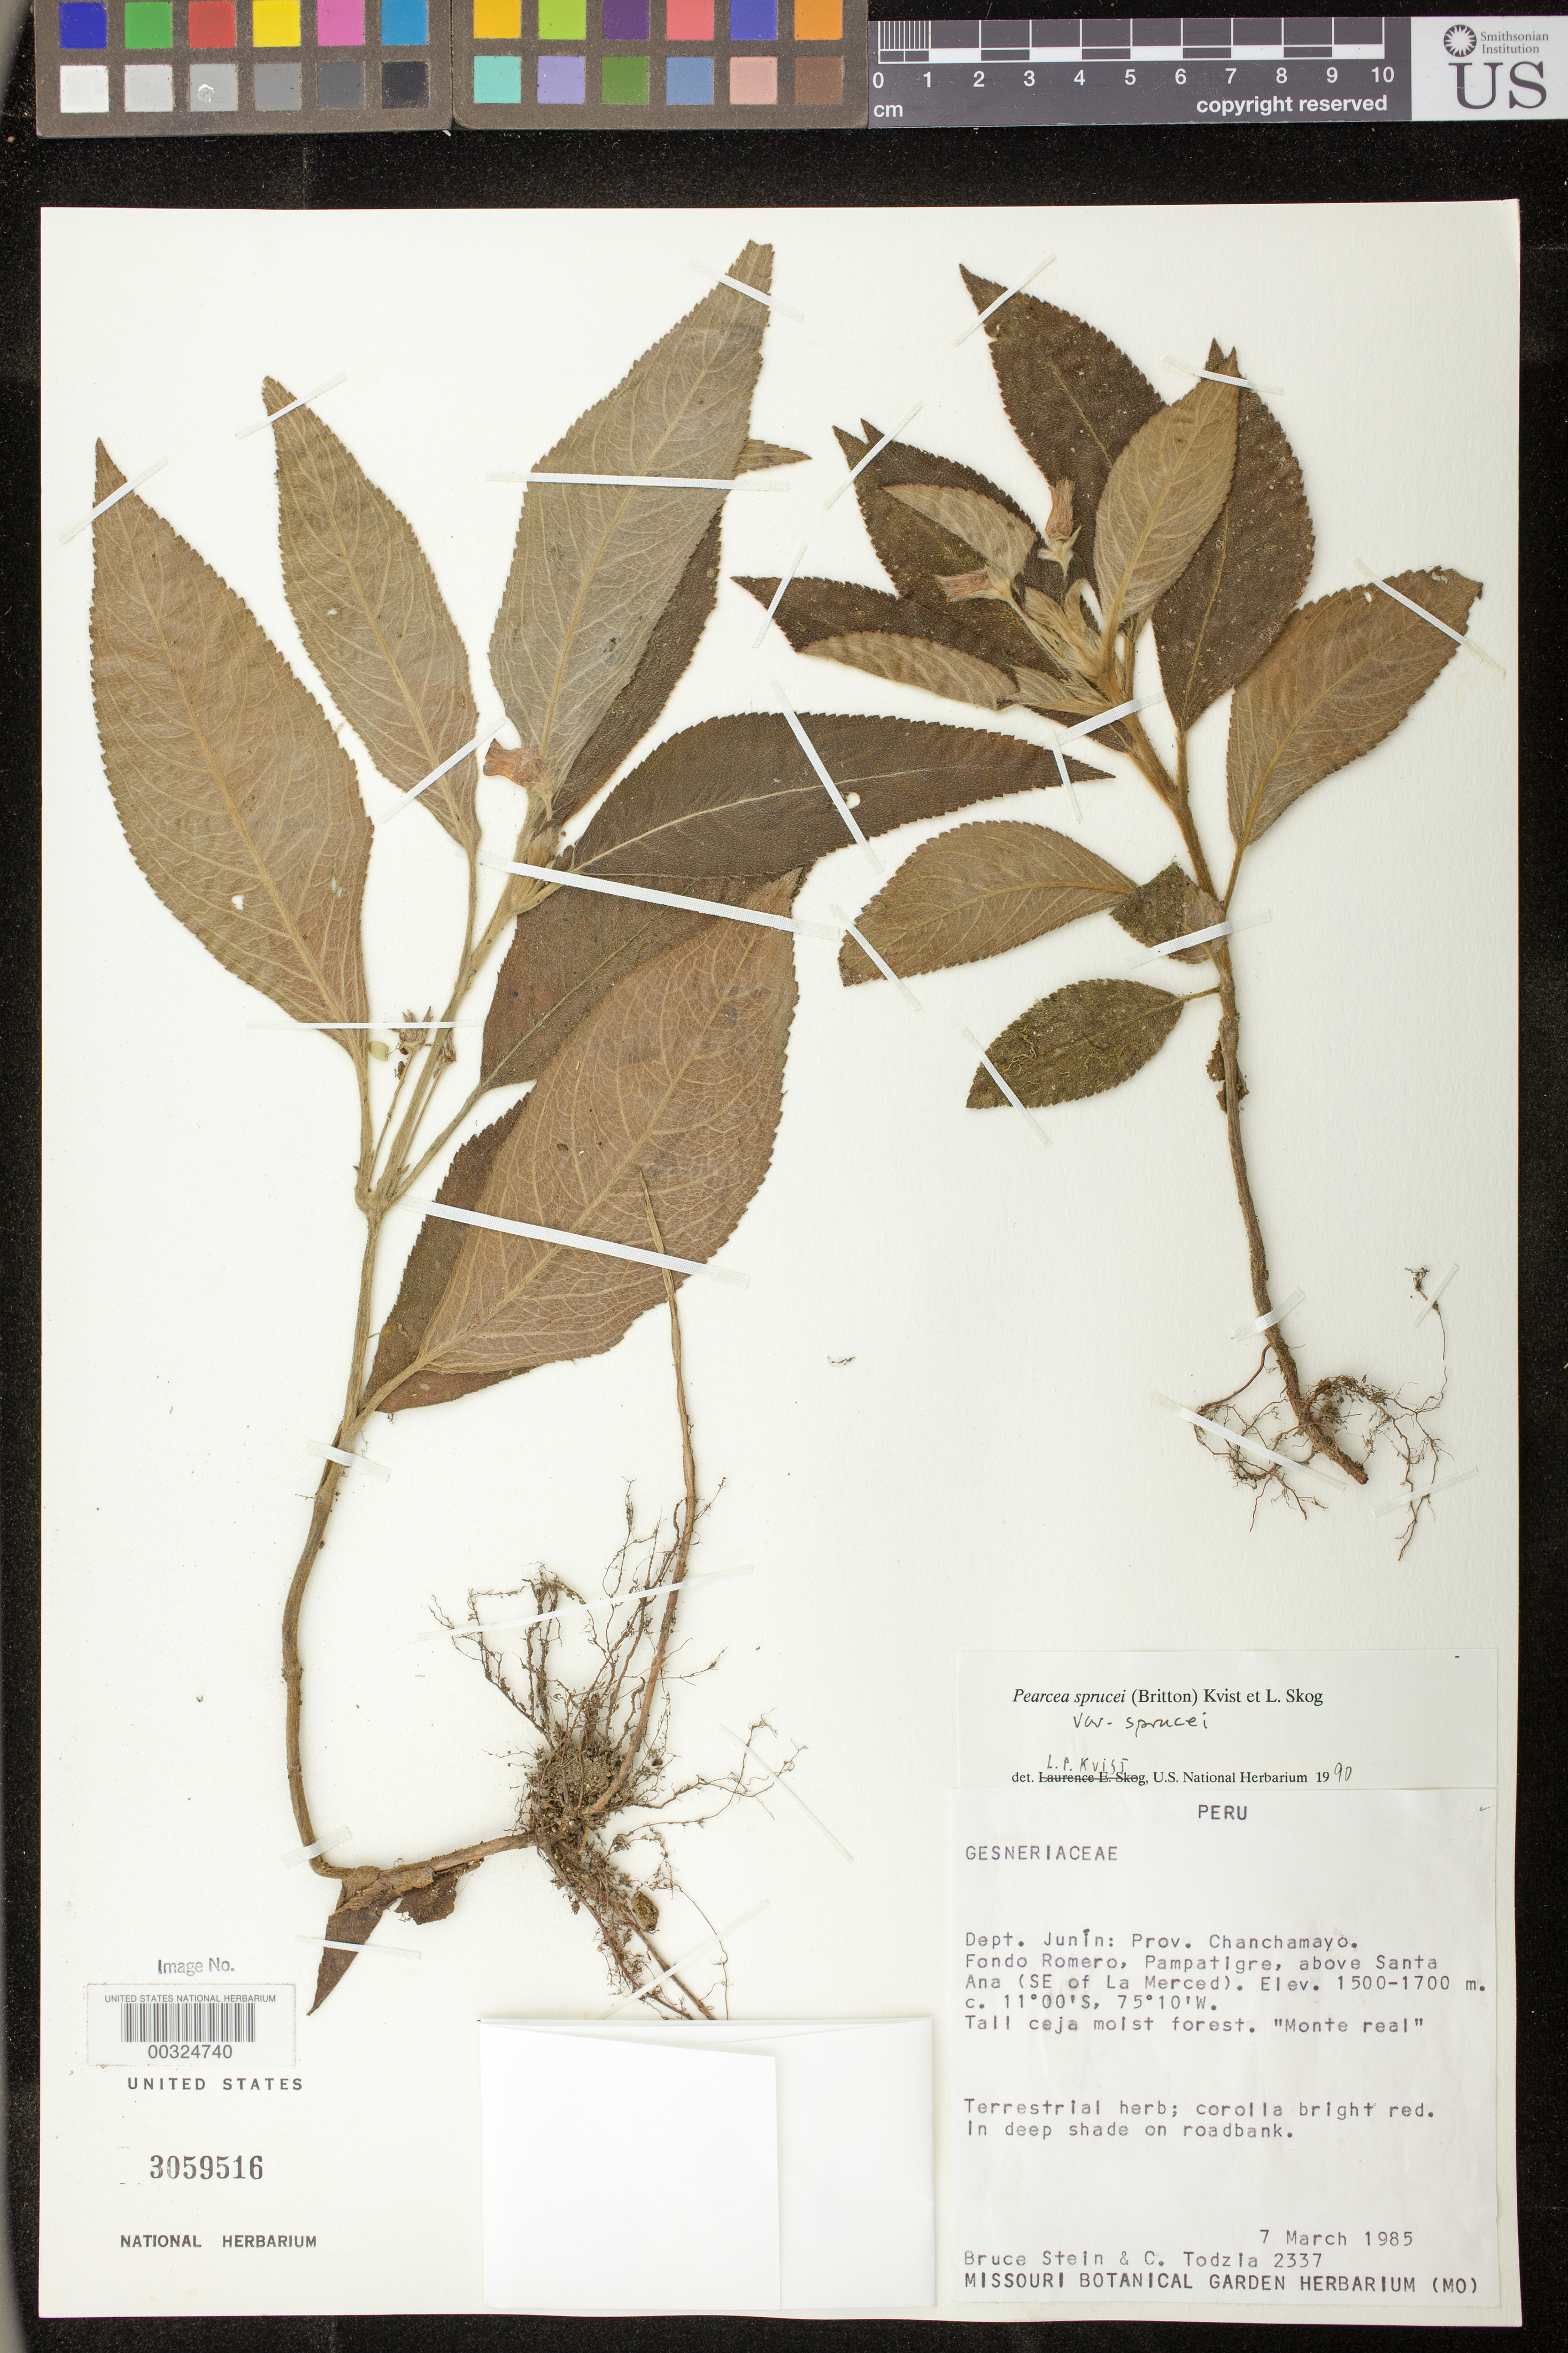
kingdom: Plantae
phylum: Tracheophyta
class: Magnoliopsida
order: Lamiales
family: Gesneriaceae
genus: Pearcea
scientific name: Pearcea sprucei var. sprucei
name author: (Britton ex Rusby) L.P. Kvist & L.E. Skog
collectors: B. A. Stein & C. A. Todzia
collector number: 2337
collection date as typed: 07 Mar 1985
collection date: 1985-03-07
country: Peru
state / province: Junín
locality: Prov. Chanchamayo; Fondo Romero, Pampatigre, above Santa Ana (SE of La Merced)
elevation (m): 1500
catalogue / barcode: US 3059516